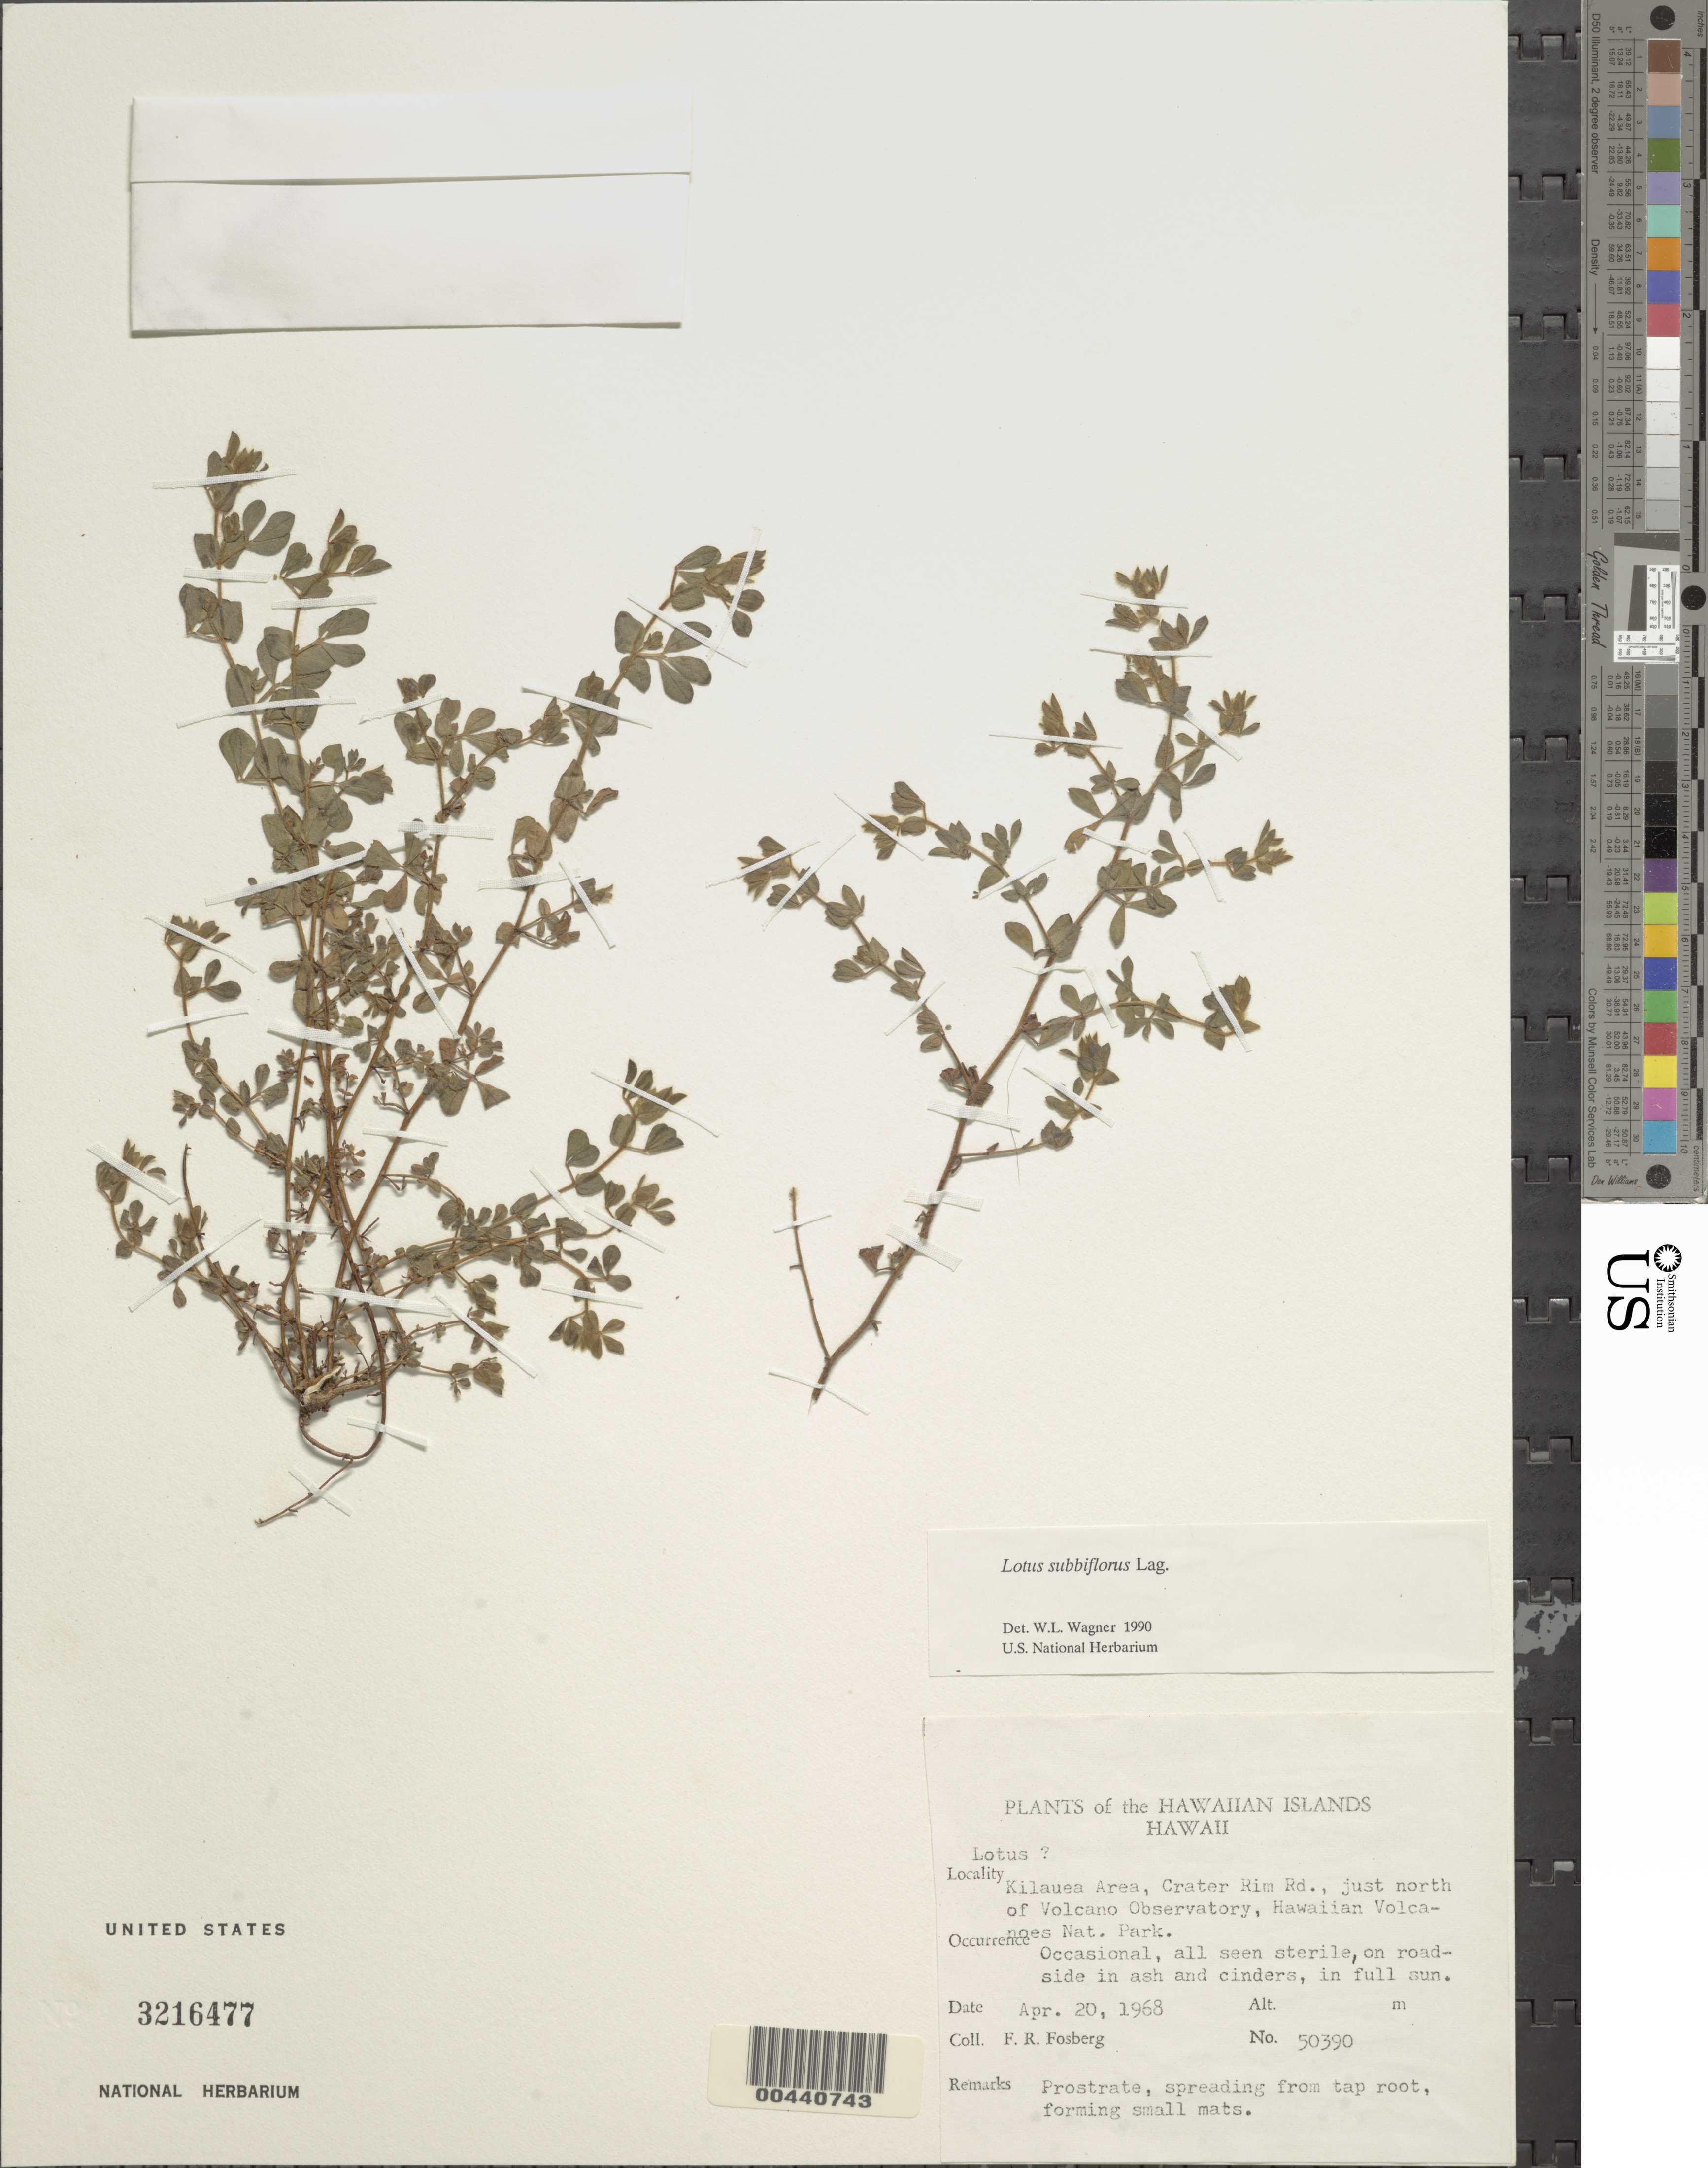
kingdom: Plantae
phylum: Tracheophyta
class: Magnoliopsida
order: Fabales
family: Fabaceae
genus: Lotus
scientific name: Lotus subbiflorus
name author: Lag.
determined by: Wagner, W. L., (BOT), Smithsonian Institution - National Museum of Natural History (UNITED STATES)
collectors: F. R. Fosberg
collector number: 50390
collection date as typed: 20 Apr 1968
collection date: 1968-04-20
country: United States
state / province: Hawaii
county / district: Hawaii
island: Hawaii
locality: Kilauea Area, Crater Rim Rd., just N of Volcano Observatory, Hawaiian Volcanoes Nat. Park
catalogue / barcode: US 3216477